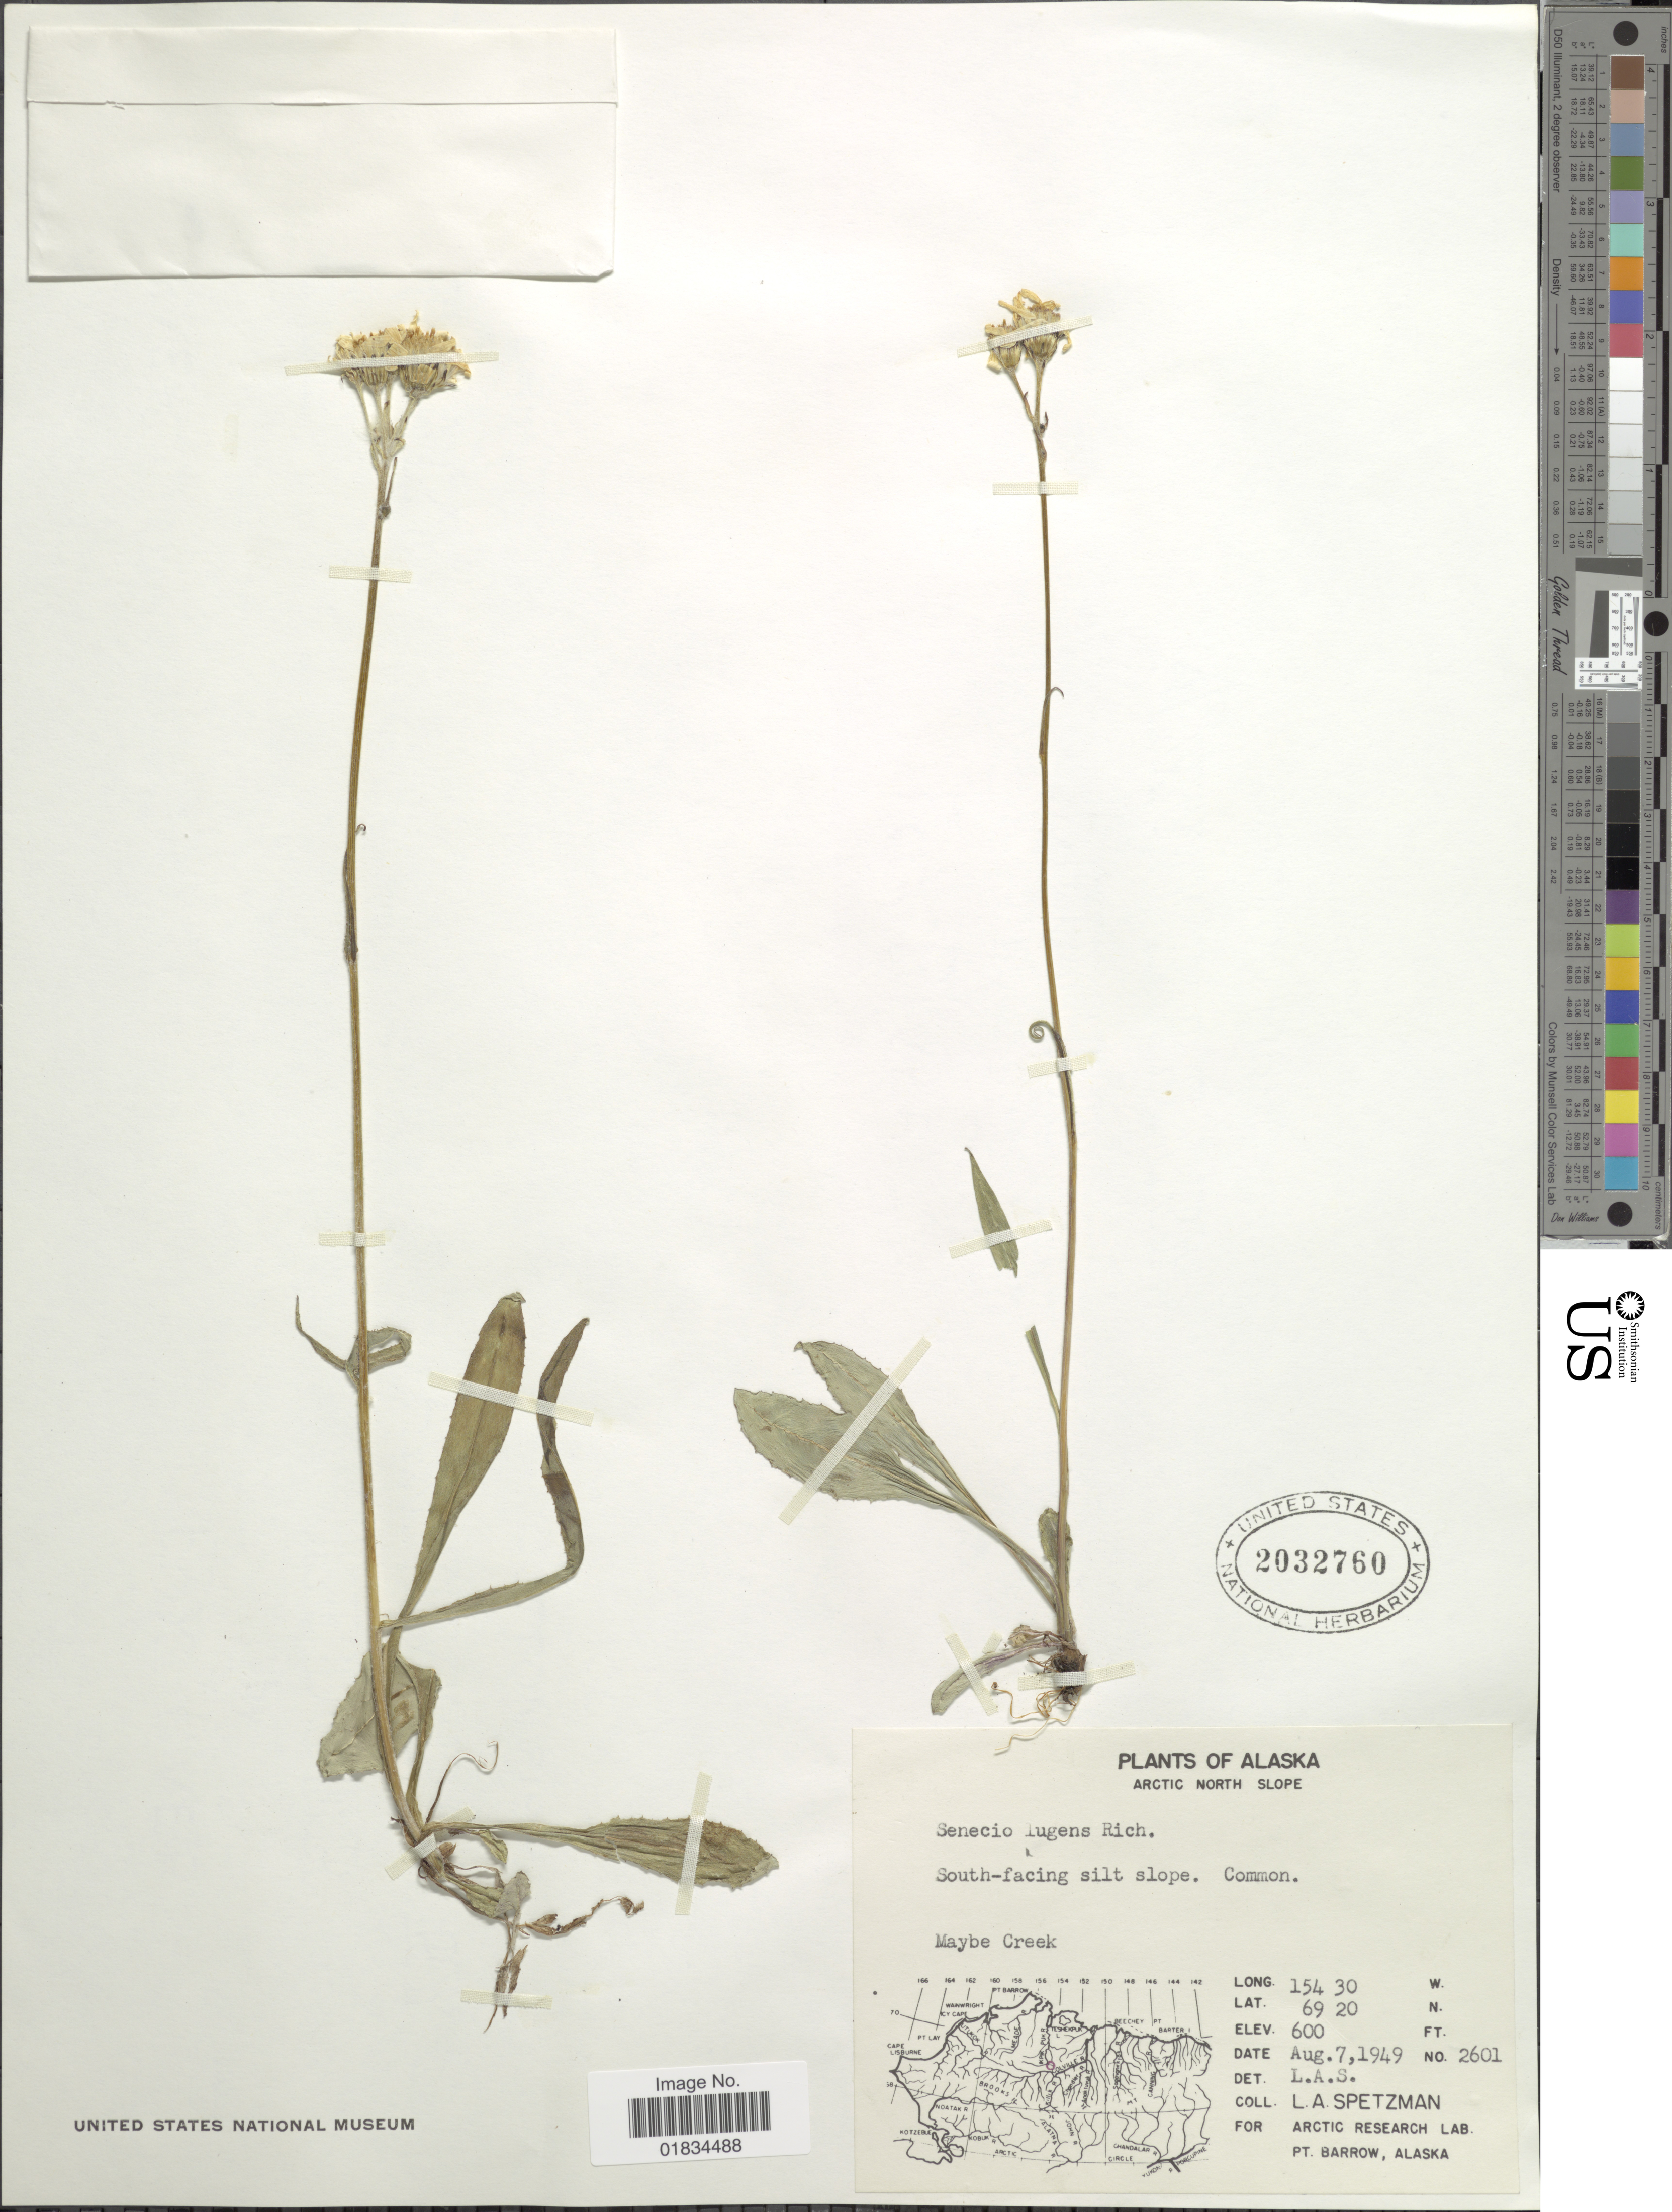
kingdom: Plantae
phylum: Tracheophyta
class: Magnoliopsida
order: Asterales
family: Asteraceae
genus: Senecio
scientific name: Senecio lugens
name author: Richardson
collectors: L. Spetzman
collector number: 2601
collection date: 1949-08-07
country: United States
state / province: Alaska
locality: Arctic North Slope, Maybe Creek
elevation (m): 183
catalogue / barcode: US 2032760